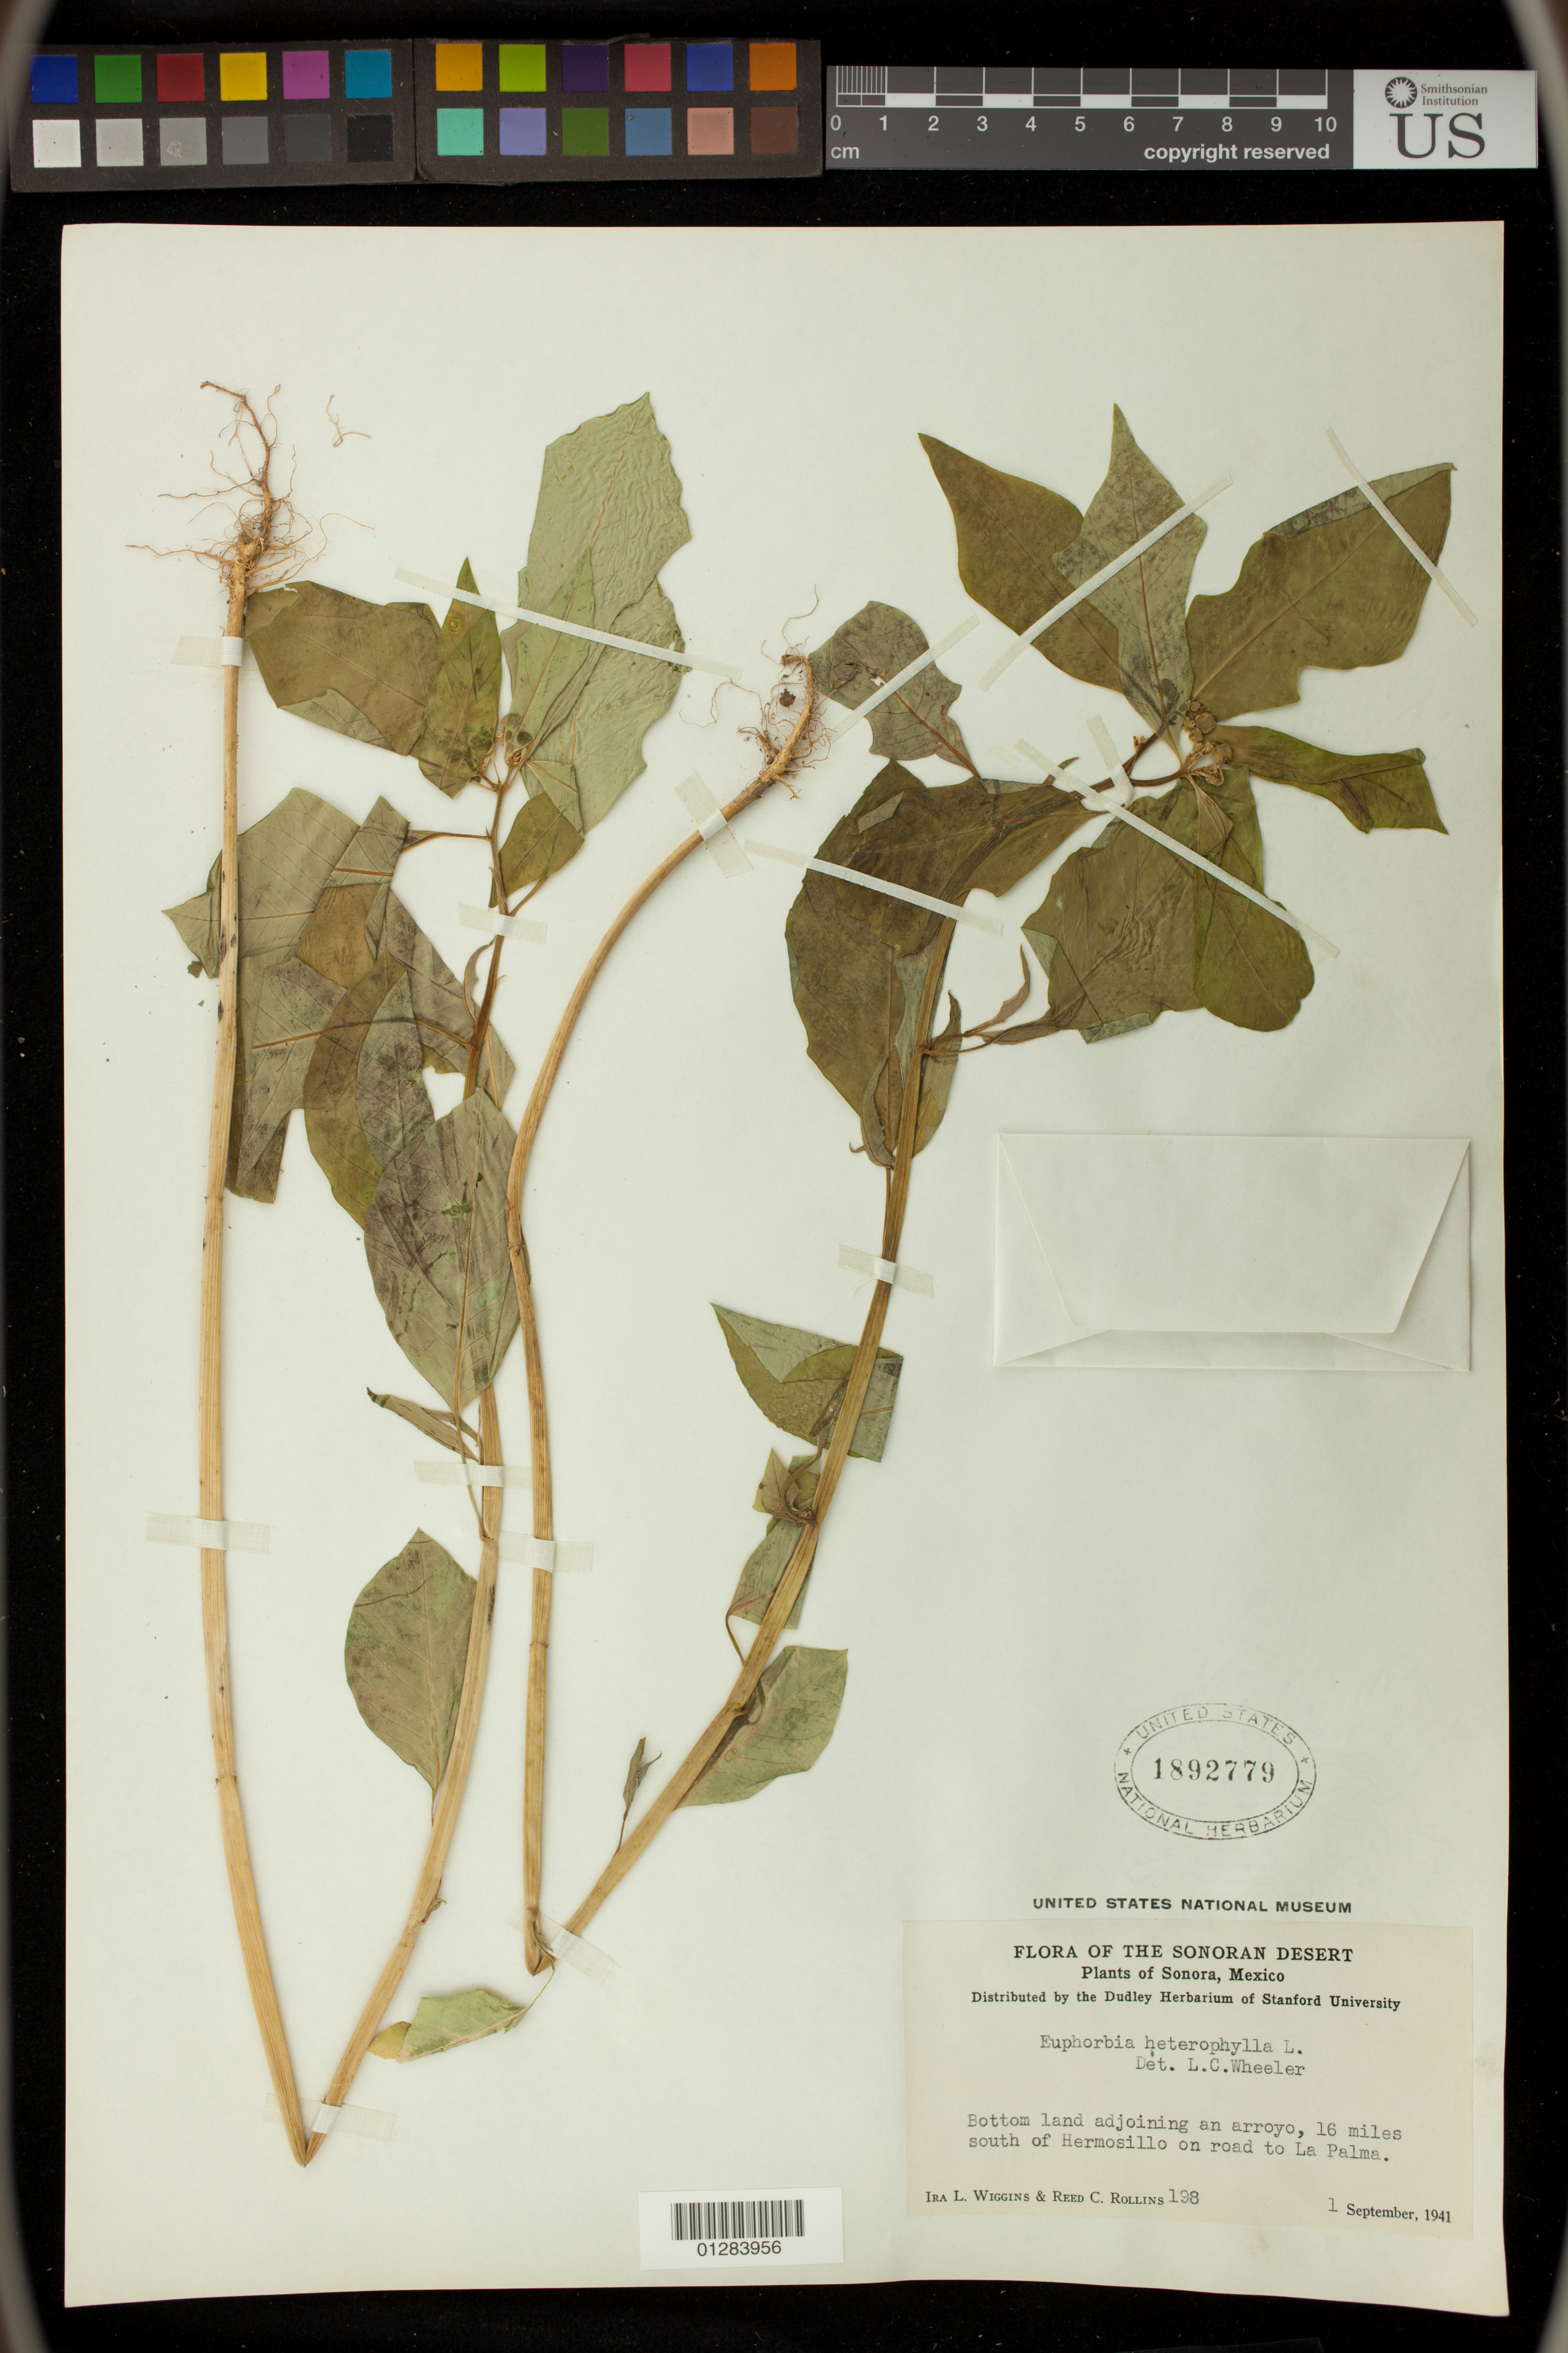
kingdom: Plantae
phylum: Tracheophyta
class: Magnoliopsida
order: Malpighiales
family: Euphorbiaceae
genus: Euphorbia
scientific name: Euphorbia heterophylla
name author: L.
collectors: I. L. Wiggins & R. C. Rollins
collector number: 198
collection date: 1941-09-01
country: Mexico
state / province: Sonora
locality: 16 miles south of Hermosillo on road to La Palma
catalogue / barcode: US 1892779